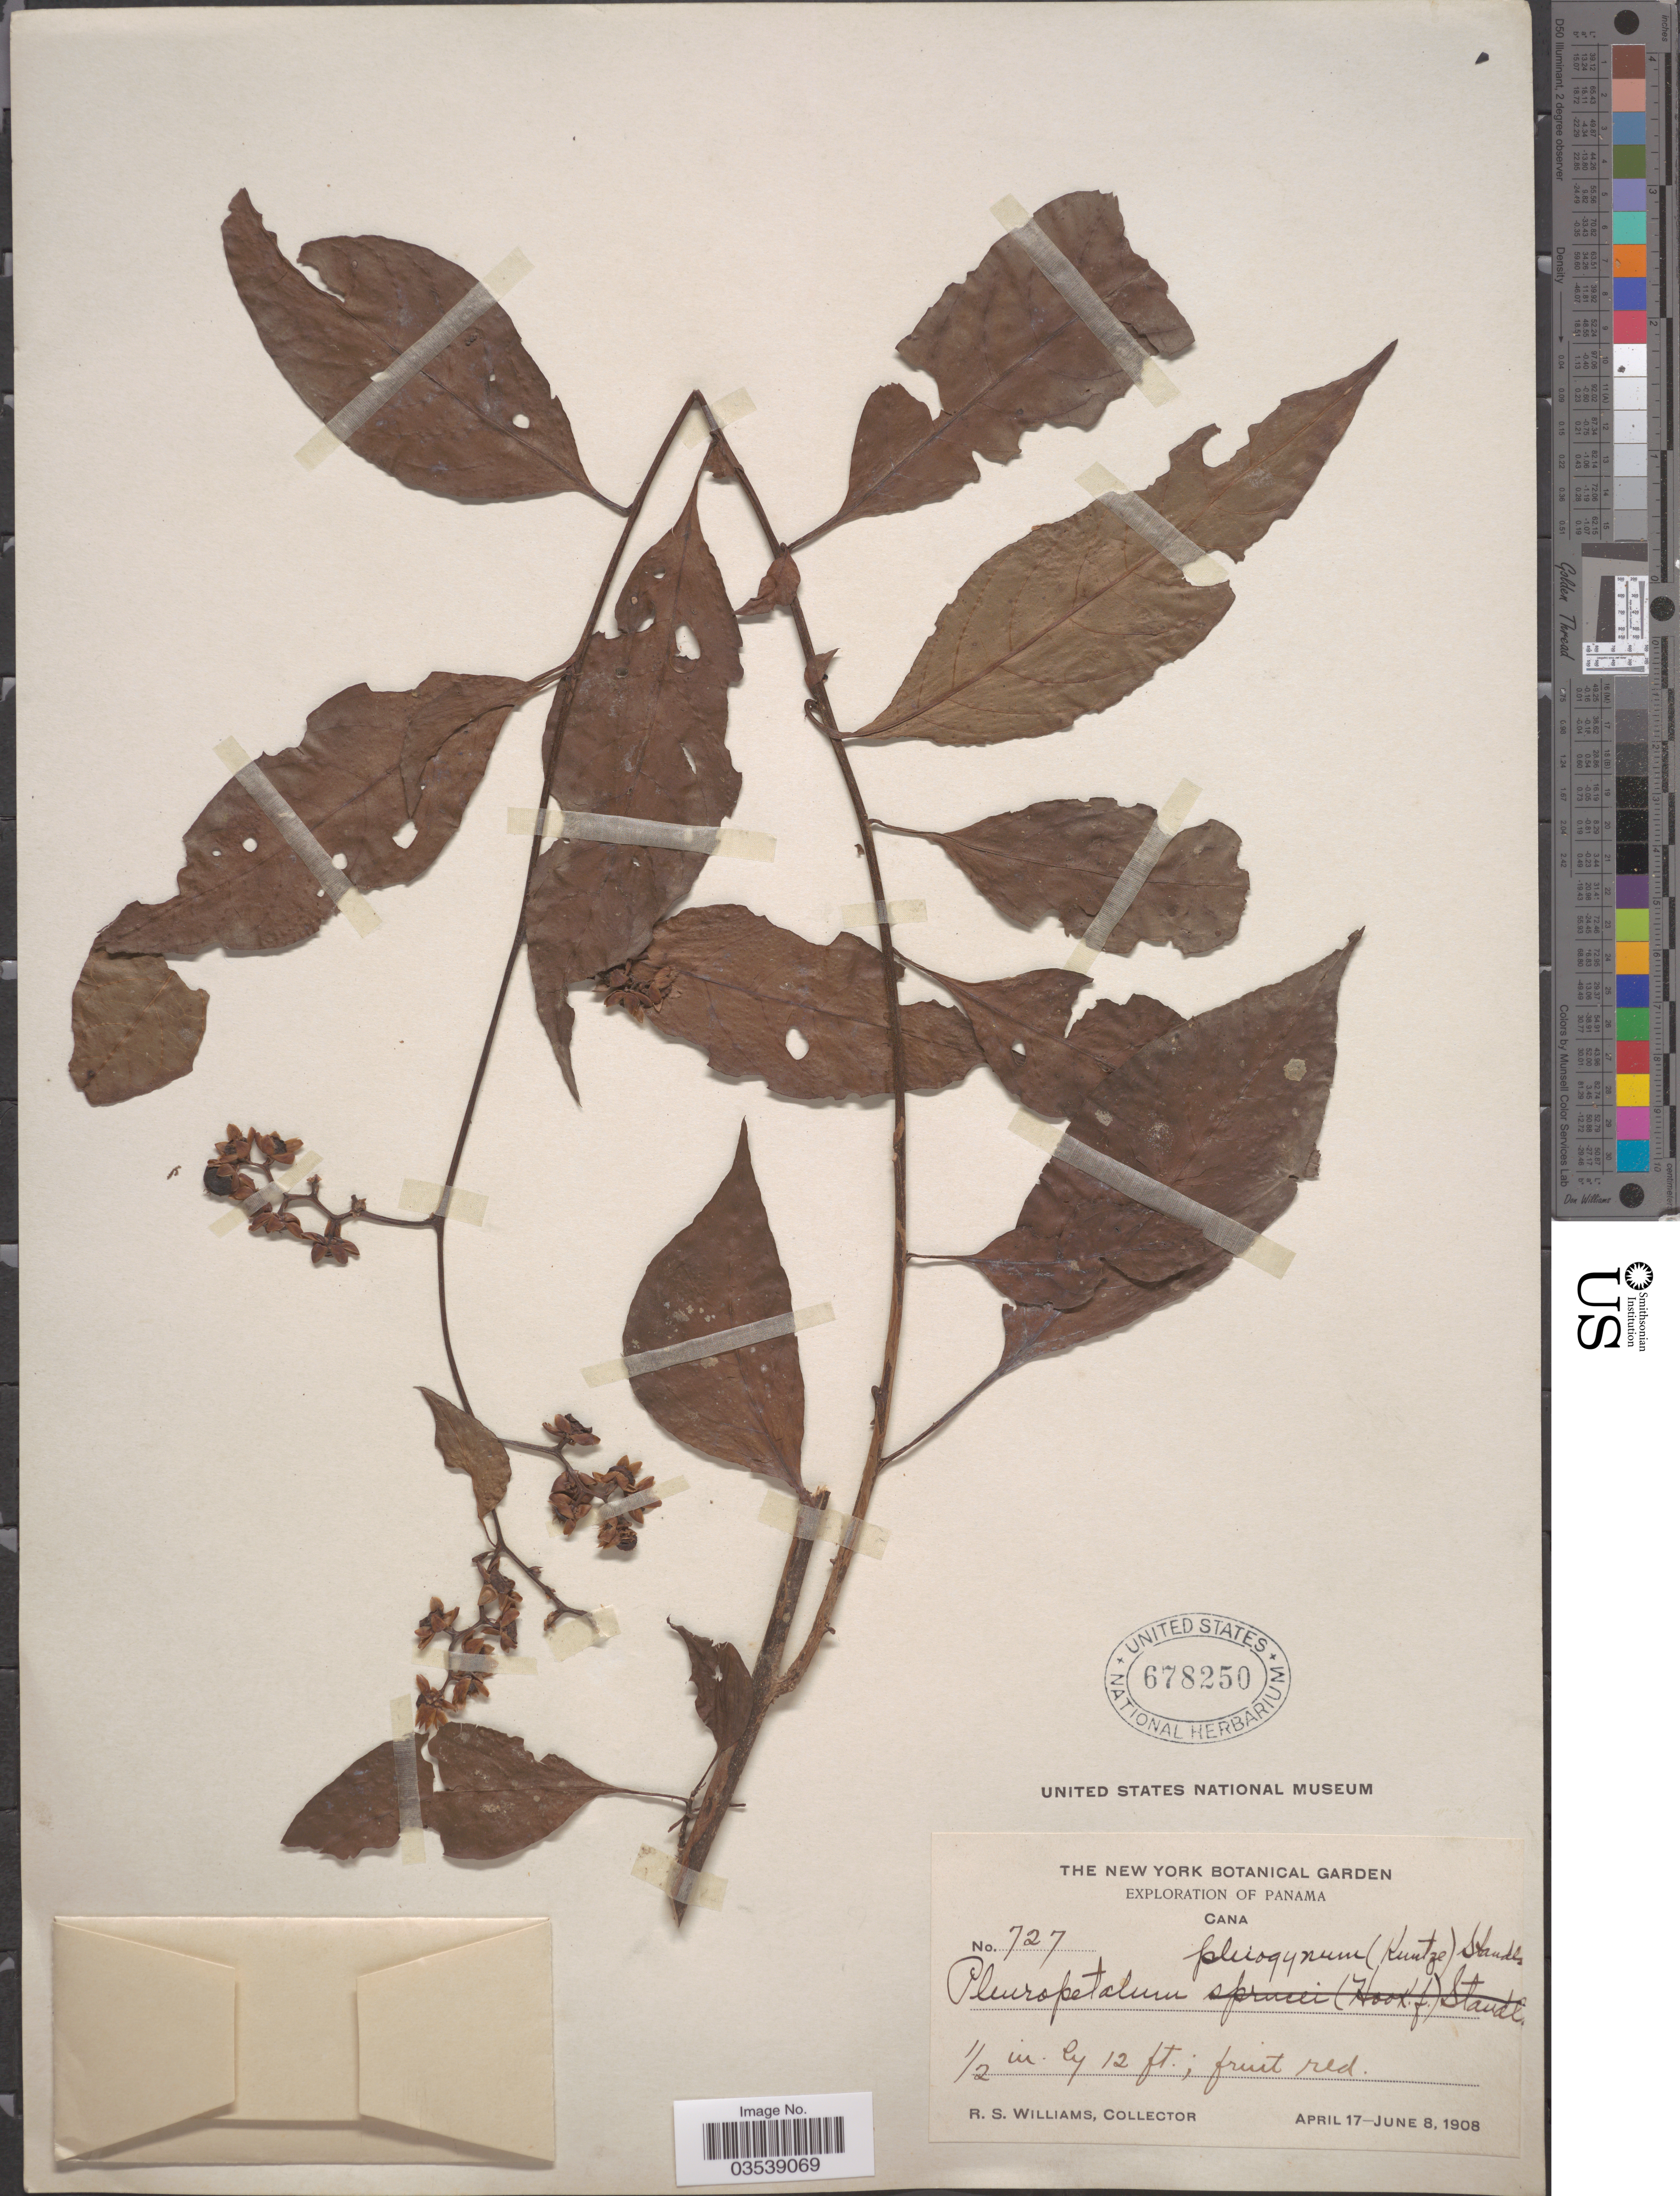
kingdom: Plantae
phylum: Tracheophyta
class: Magnoliopsida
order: Caryophyllales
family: Amaranthaceae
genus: Pleuropetalum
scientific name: Pleuropetalum pleiogynum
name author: (Kuntze) Stand.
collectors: R. S. Williams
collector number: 727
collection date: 1908-04-17/1908-06-08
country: Panama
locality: Cana.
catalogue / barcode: US 678250